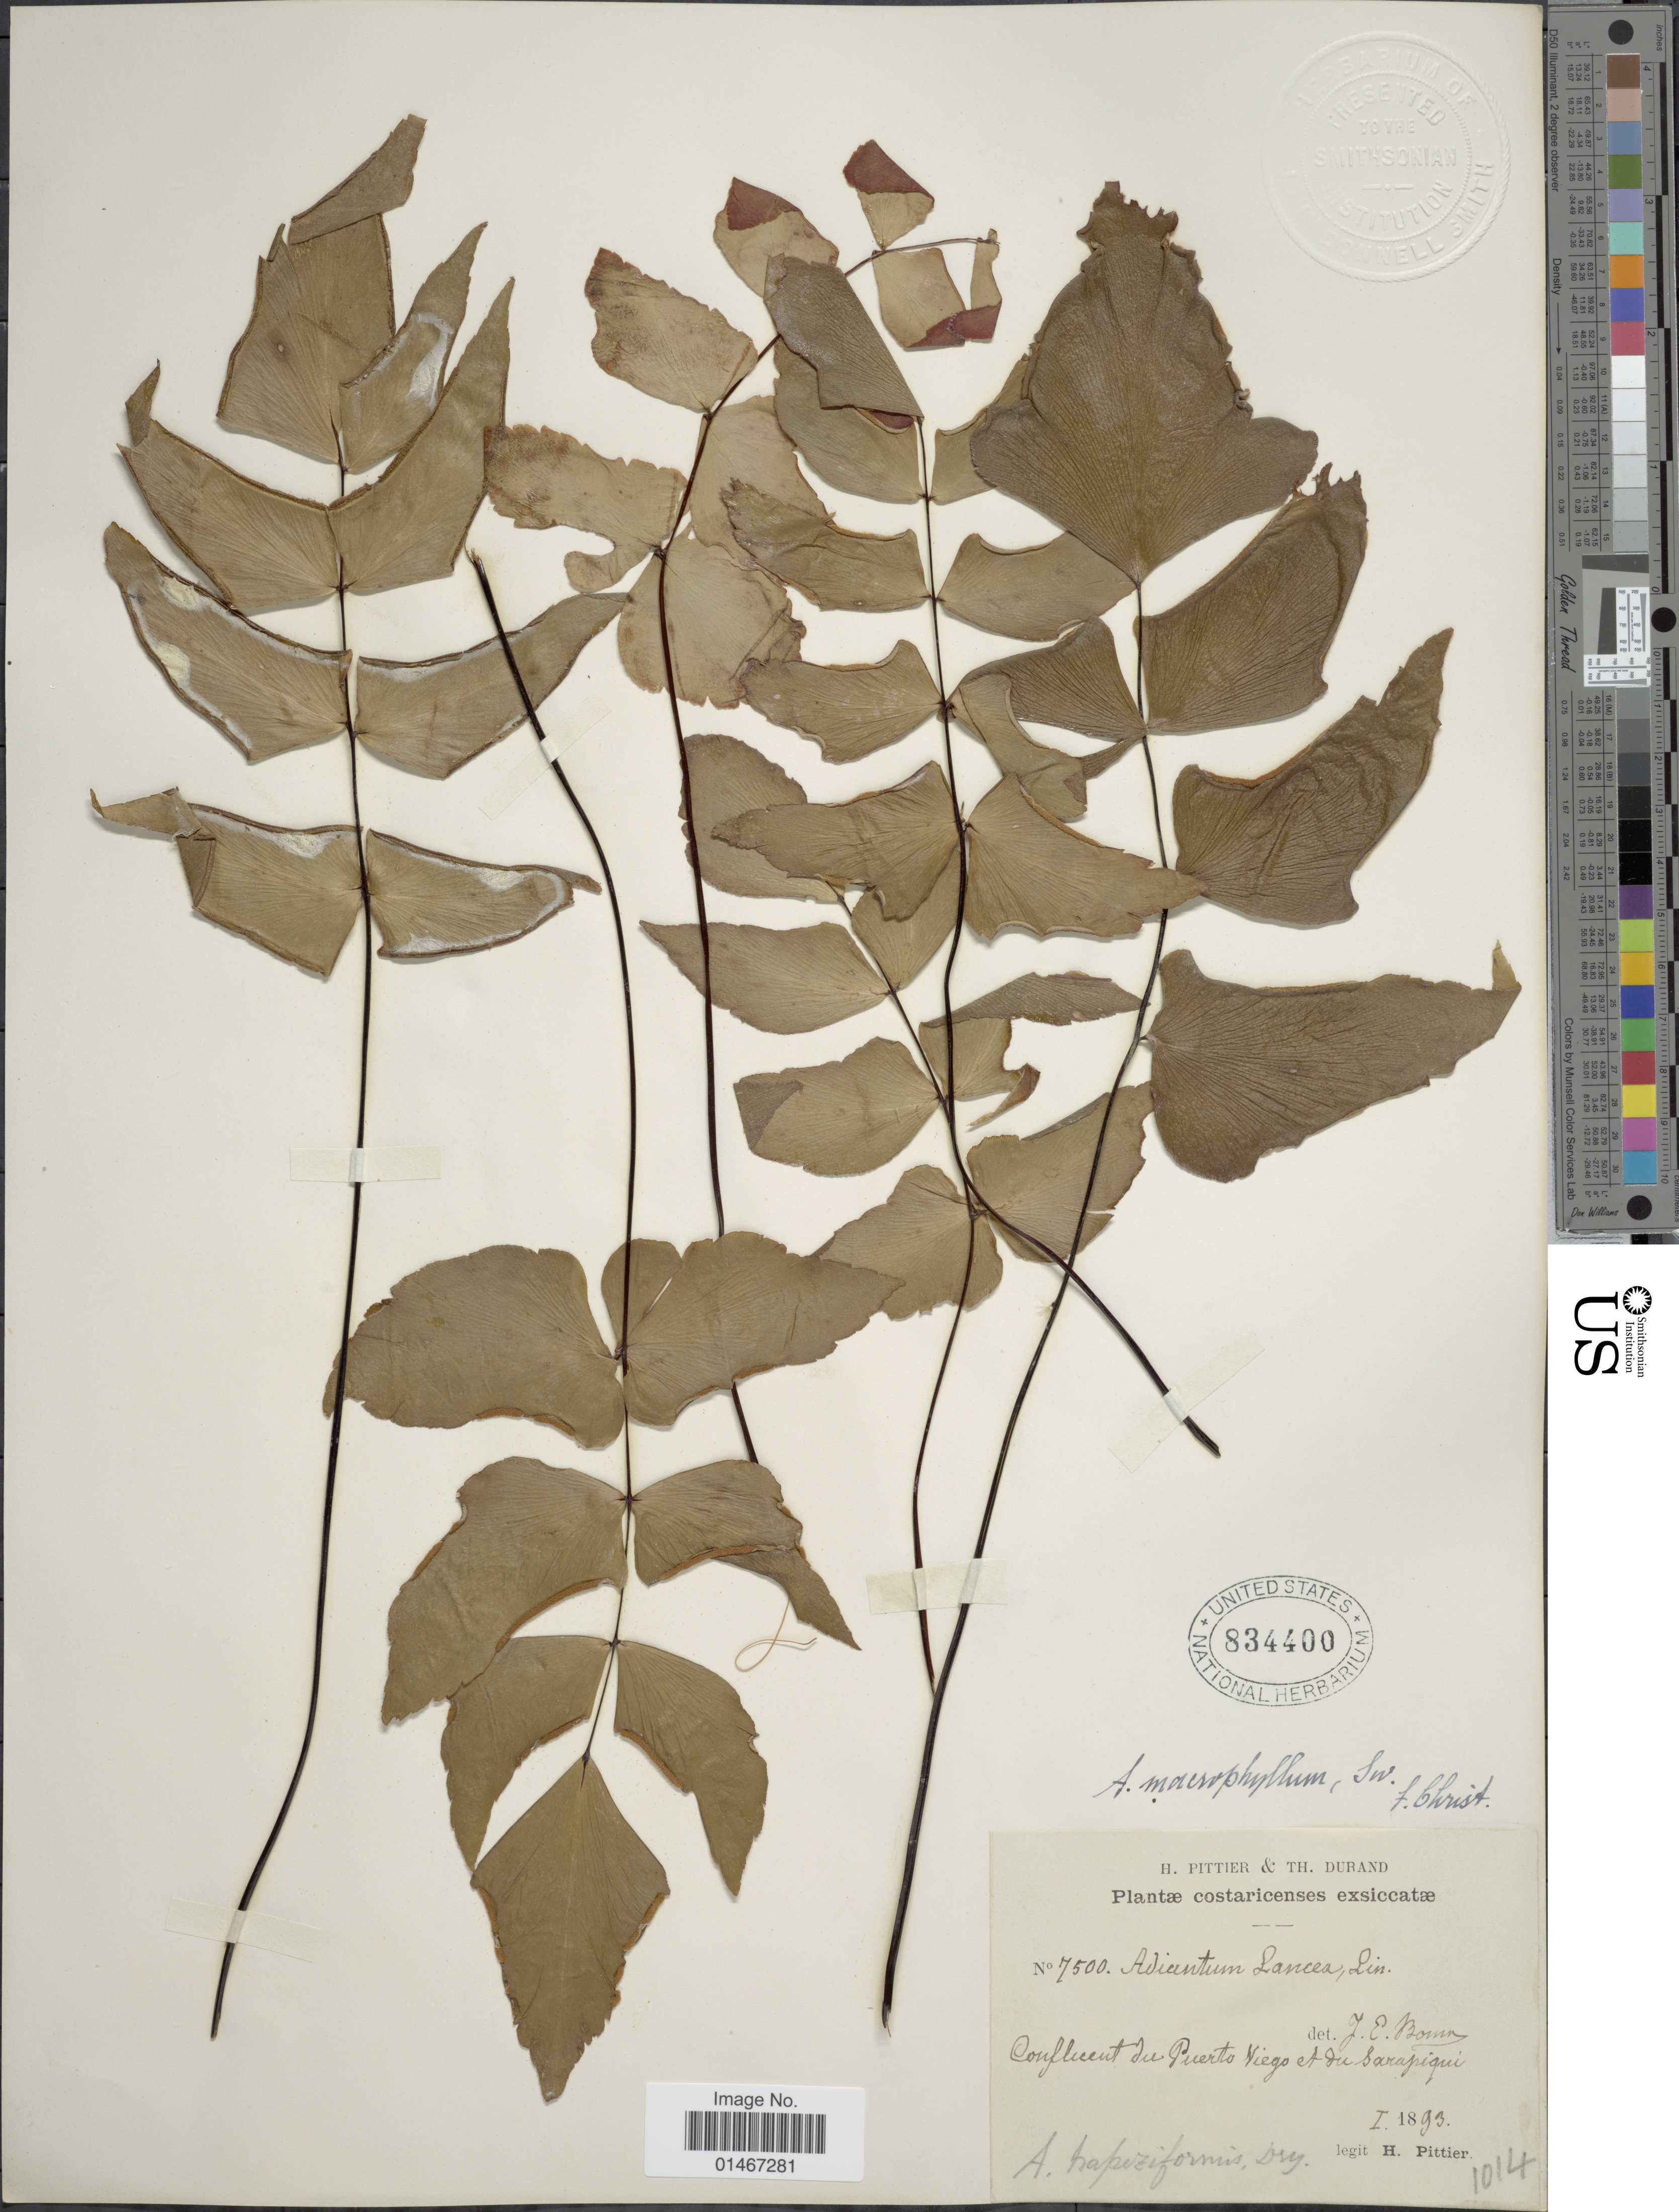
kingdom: Plantae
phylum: Tracheophyta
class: Polypodiopsida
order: Polypodiales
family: Pteridaceae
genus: Adiantum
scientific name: Adiantum macrophyllum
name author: Sw.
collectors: H. F. Pittier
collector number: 7500?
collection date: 1893-01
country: Costa Rica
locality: Confluent du Puerto Viego et du Sarapiqui.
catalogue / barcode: US 834400